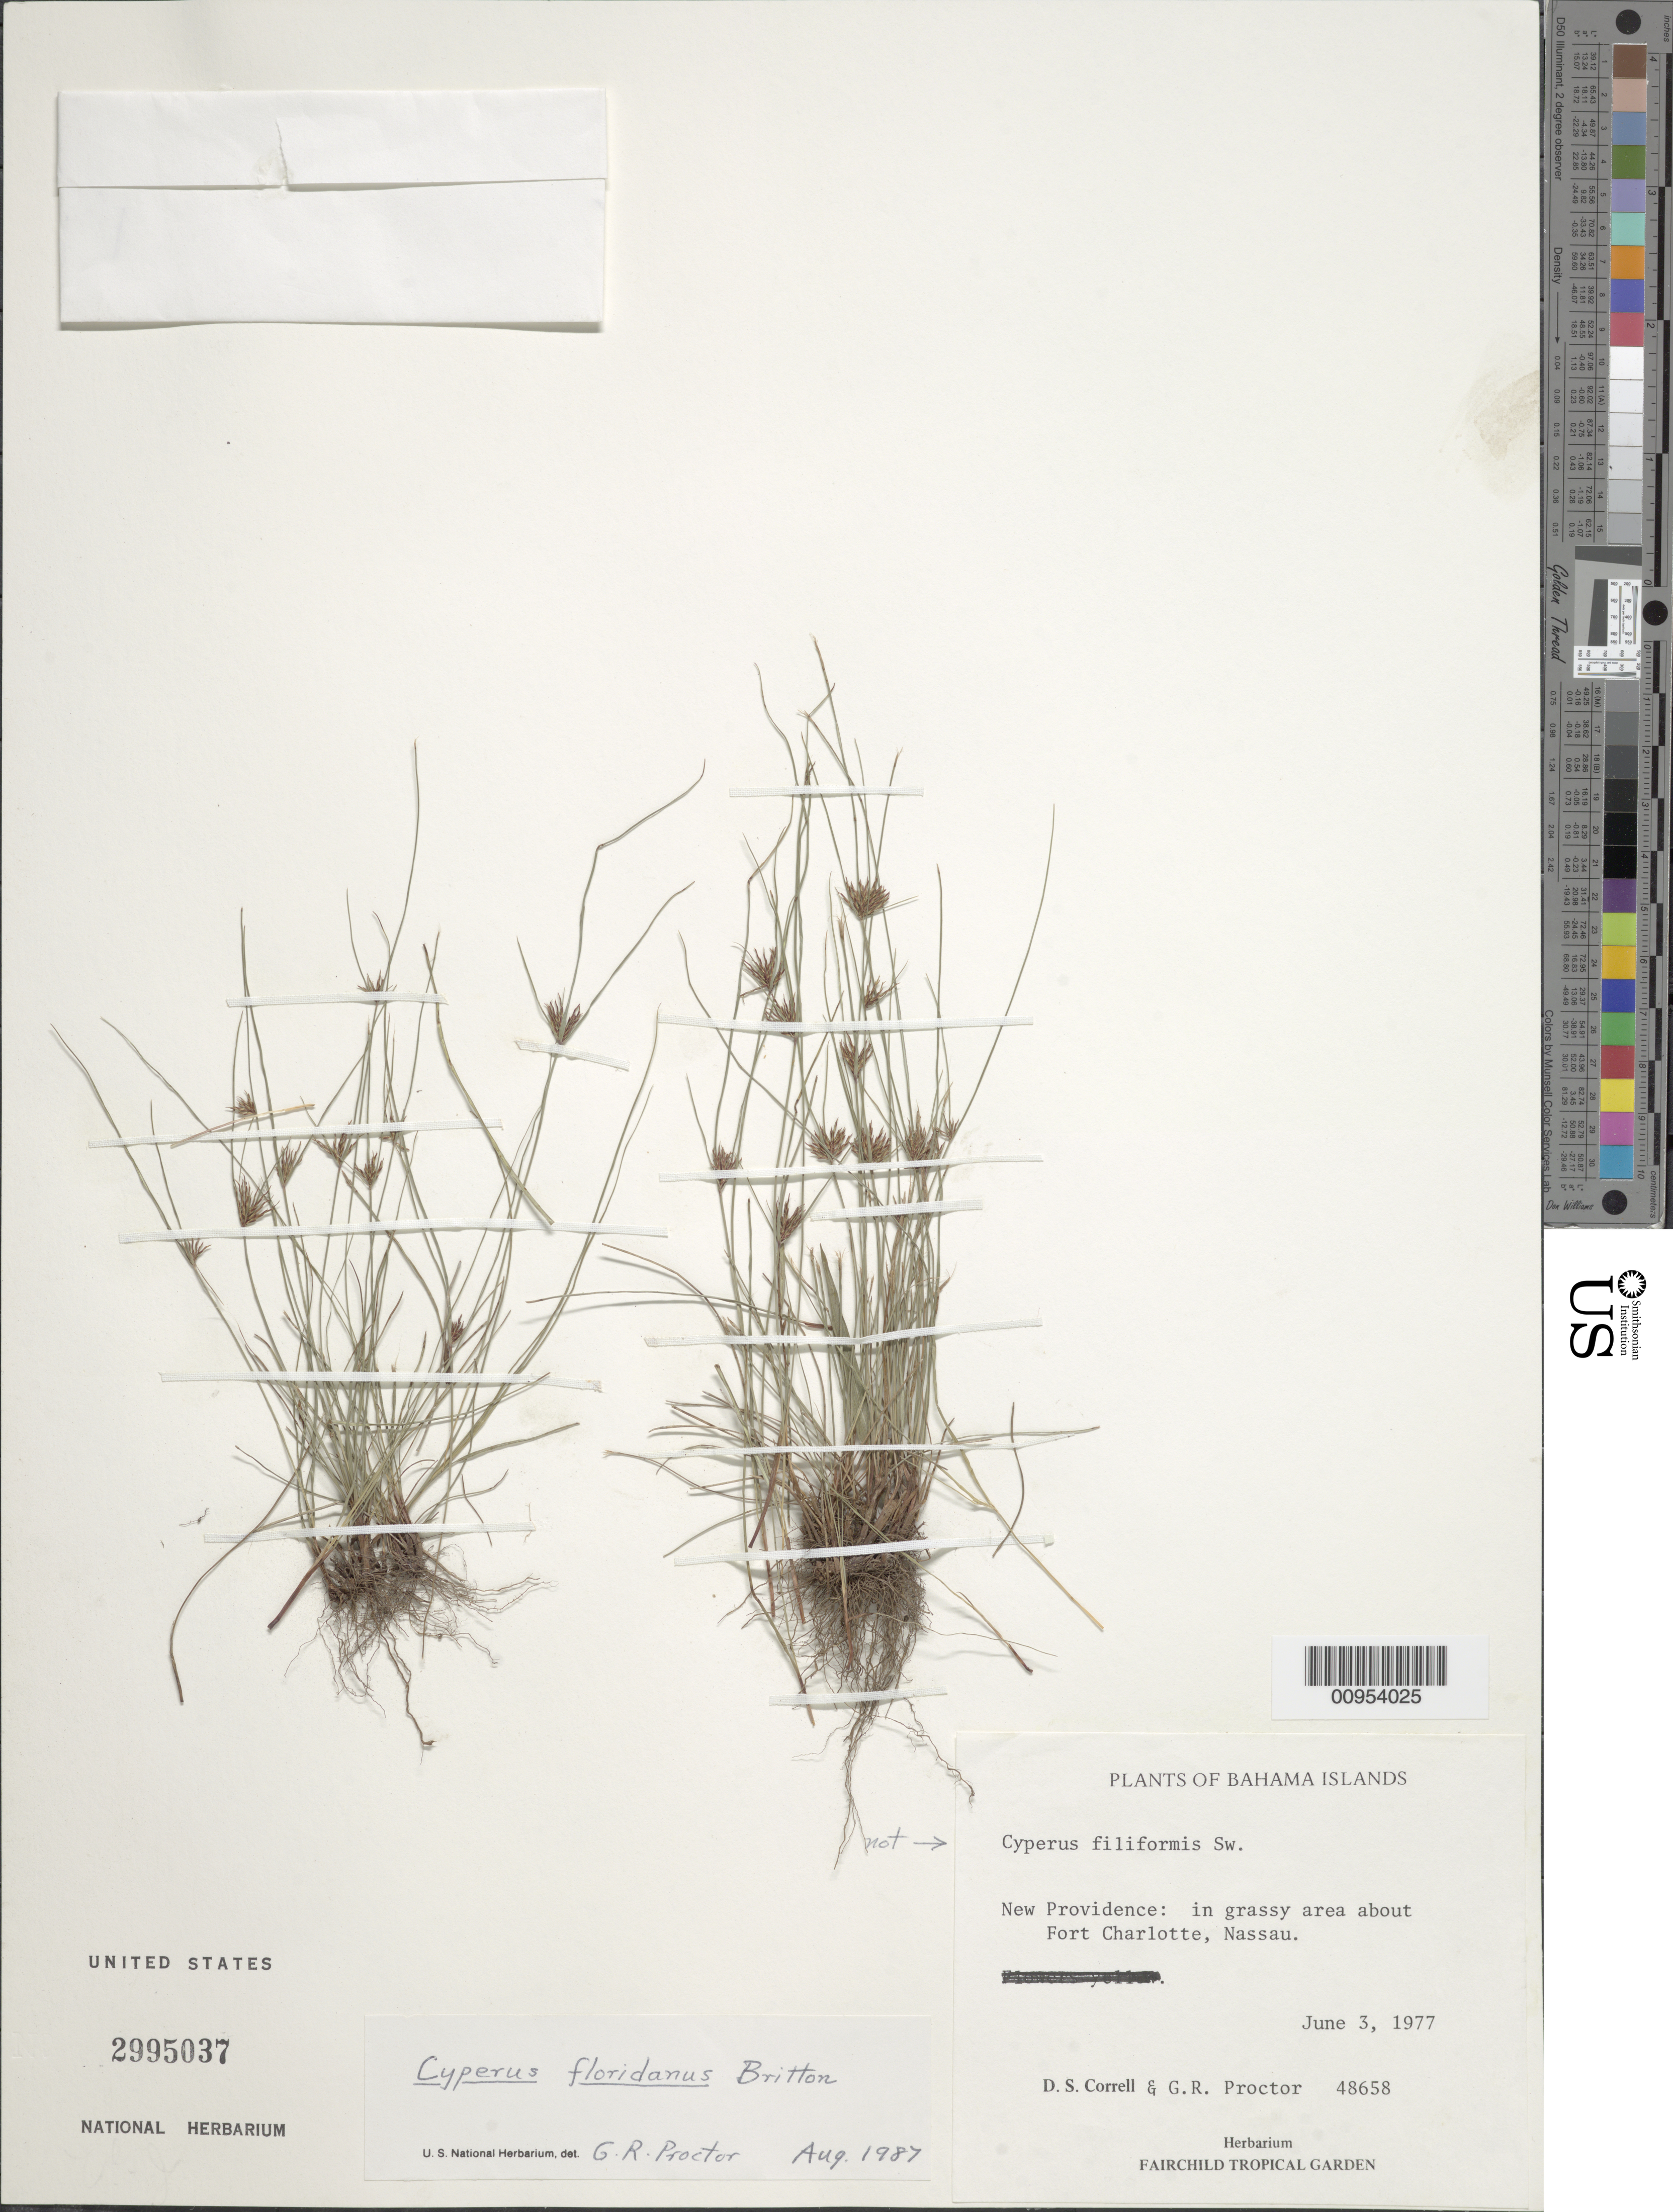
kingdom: Plantae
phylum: Tracheophyta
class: Liliopsida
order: Poales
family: Cyperaceae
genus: Cyperus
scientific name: Cyperus floridanus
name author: Britton in Small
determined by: Proctor, G. R.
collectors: D. S. Correll & G. R. Proctor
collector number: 48658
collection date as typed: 03 Jun 1977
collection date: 1977-06-03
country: Bahamas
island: New Providence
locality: About Fort Charlotte, Nassau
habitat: In grassy area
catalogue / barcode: US 2995037